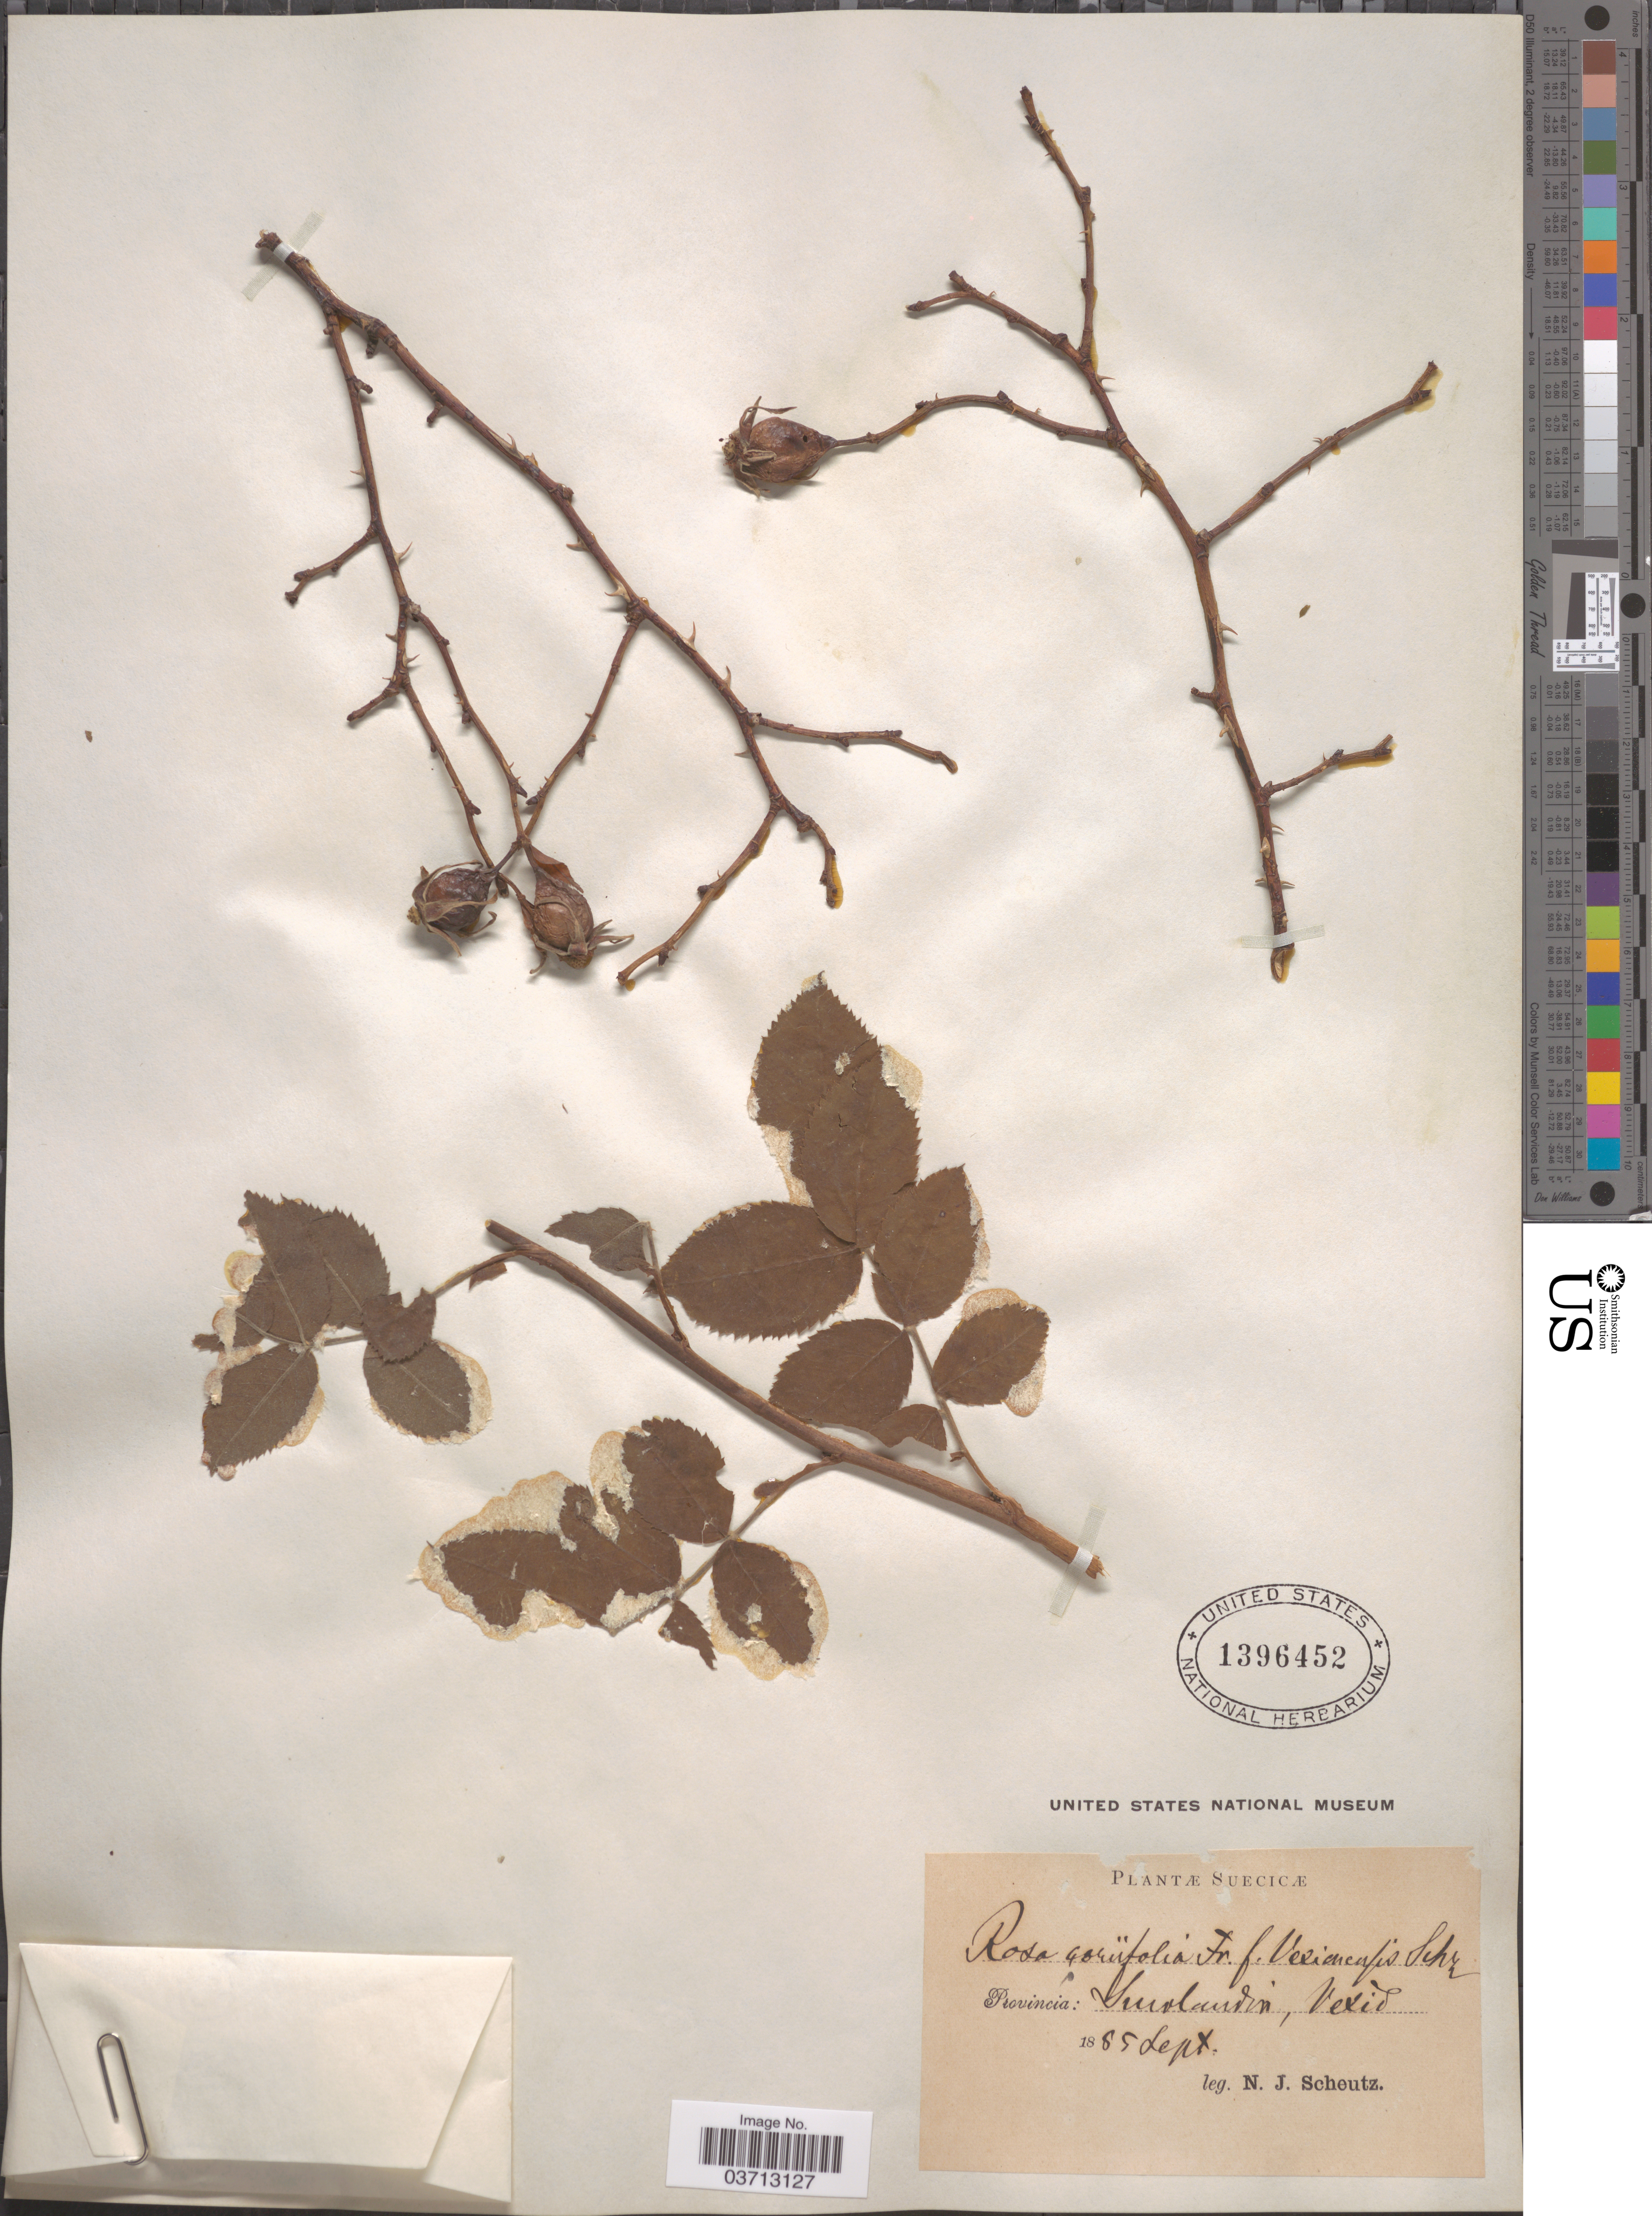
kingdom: Plantae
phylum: Tracheophyta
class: Magnoliopsida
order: Rosales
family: Rosaceae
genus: Rosa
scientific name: Rosa coriifolia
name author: Fr. a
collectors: N. Scheutz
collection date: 1885-09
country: Sweden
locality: Suecicæ. Provincia: Smolandia, Vexid [interpreted].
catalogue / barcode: US 1396452